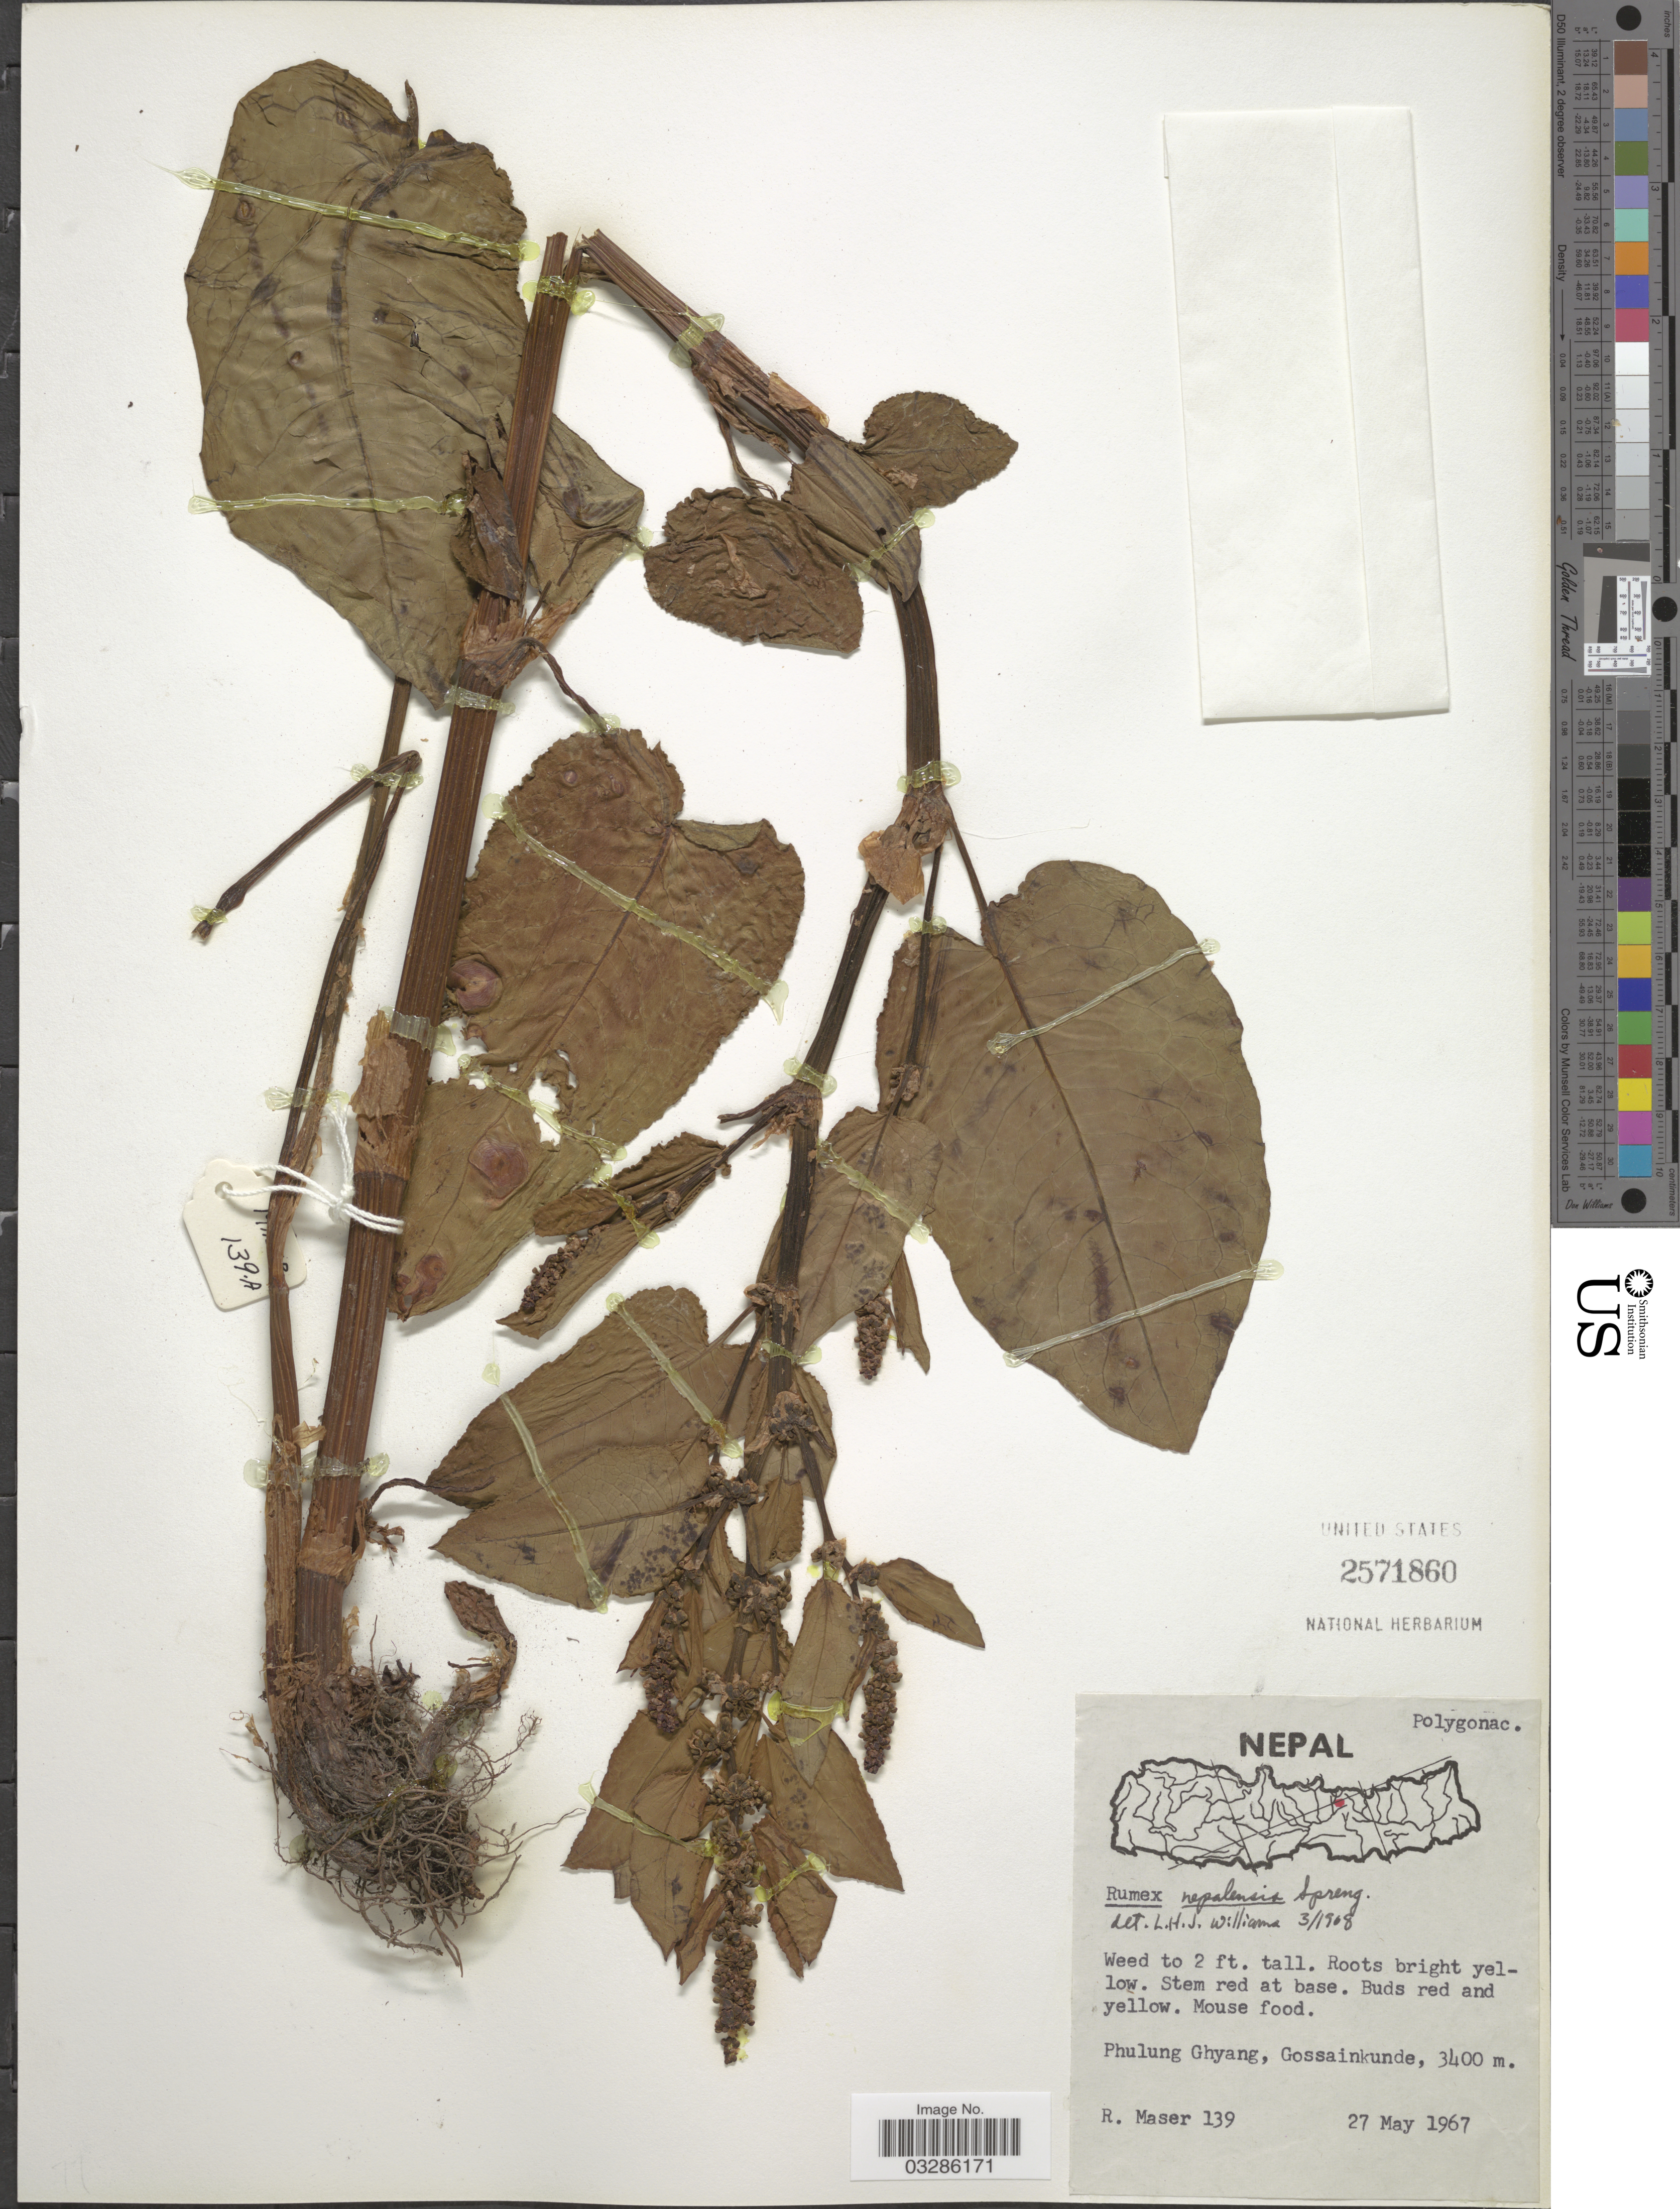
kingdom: Plantae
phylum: Tracheophyta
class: Magnoliopsida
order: Caryophyllales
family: Polygonaceae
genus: Rumex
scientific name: Rumex nepalensis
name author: Spreng.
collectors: R. Maser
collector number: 139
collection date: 1967-05-27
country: Nepal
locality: Phulung Ghyang, Gossainkunde.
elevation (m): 3400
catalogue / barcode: US 2571860